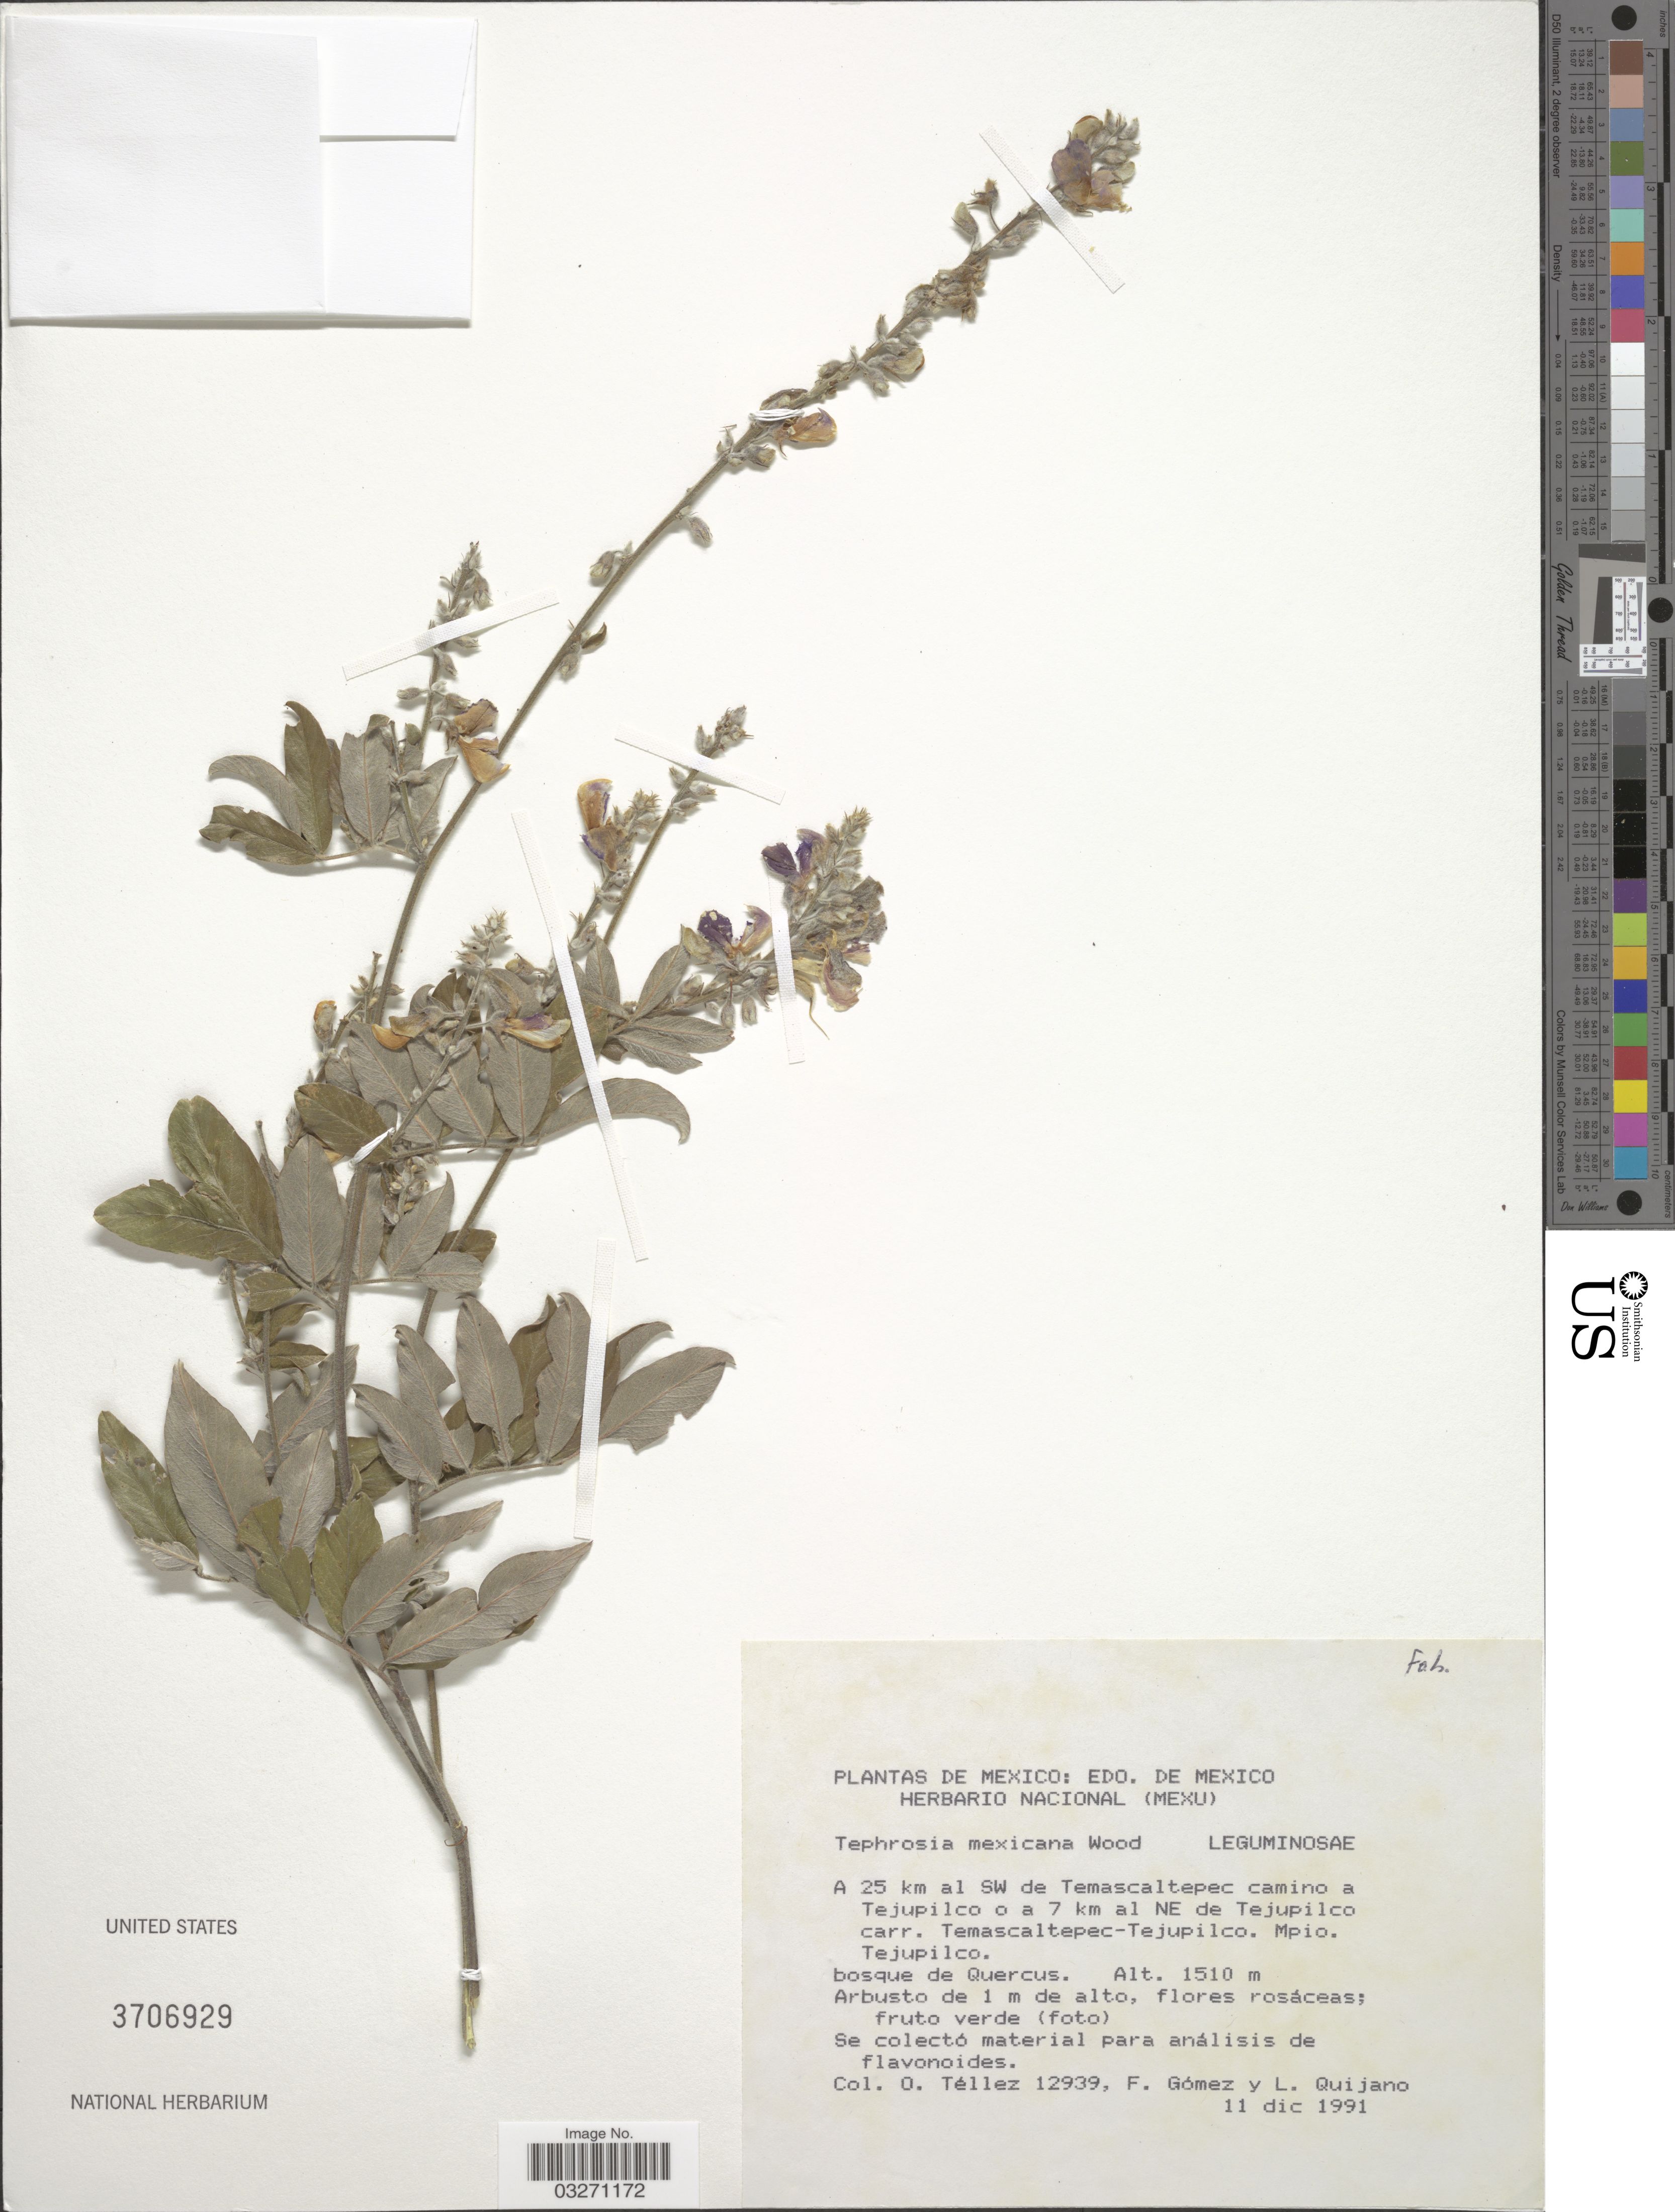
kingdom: Plantae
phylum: Tracheophyta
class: Magnoliopsida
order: Fabales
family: Fabaceae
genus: Tephrosia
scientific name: Tephrosia mexicana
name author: C.E. Wood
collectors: O. Tellez, F. Gómez & L. Quijano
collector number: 12939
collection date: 1991-12-11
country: Mexico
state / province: México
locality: A 25 km al SW de Temascaltepec camino a Tejupilco o a 7 km al NE de Tjupilco carr. Temascaltepec-Tejupilco. Mpio. Tejupilco.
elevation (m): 1510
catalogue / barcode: US 3706929